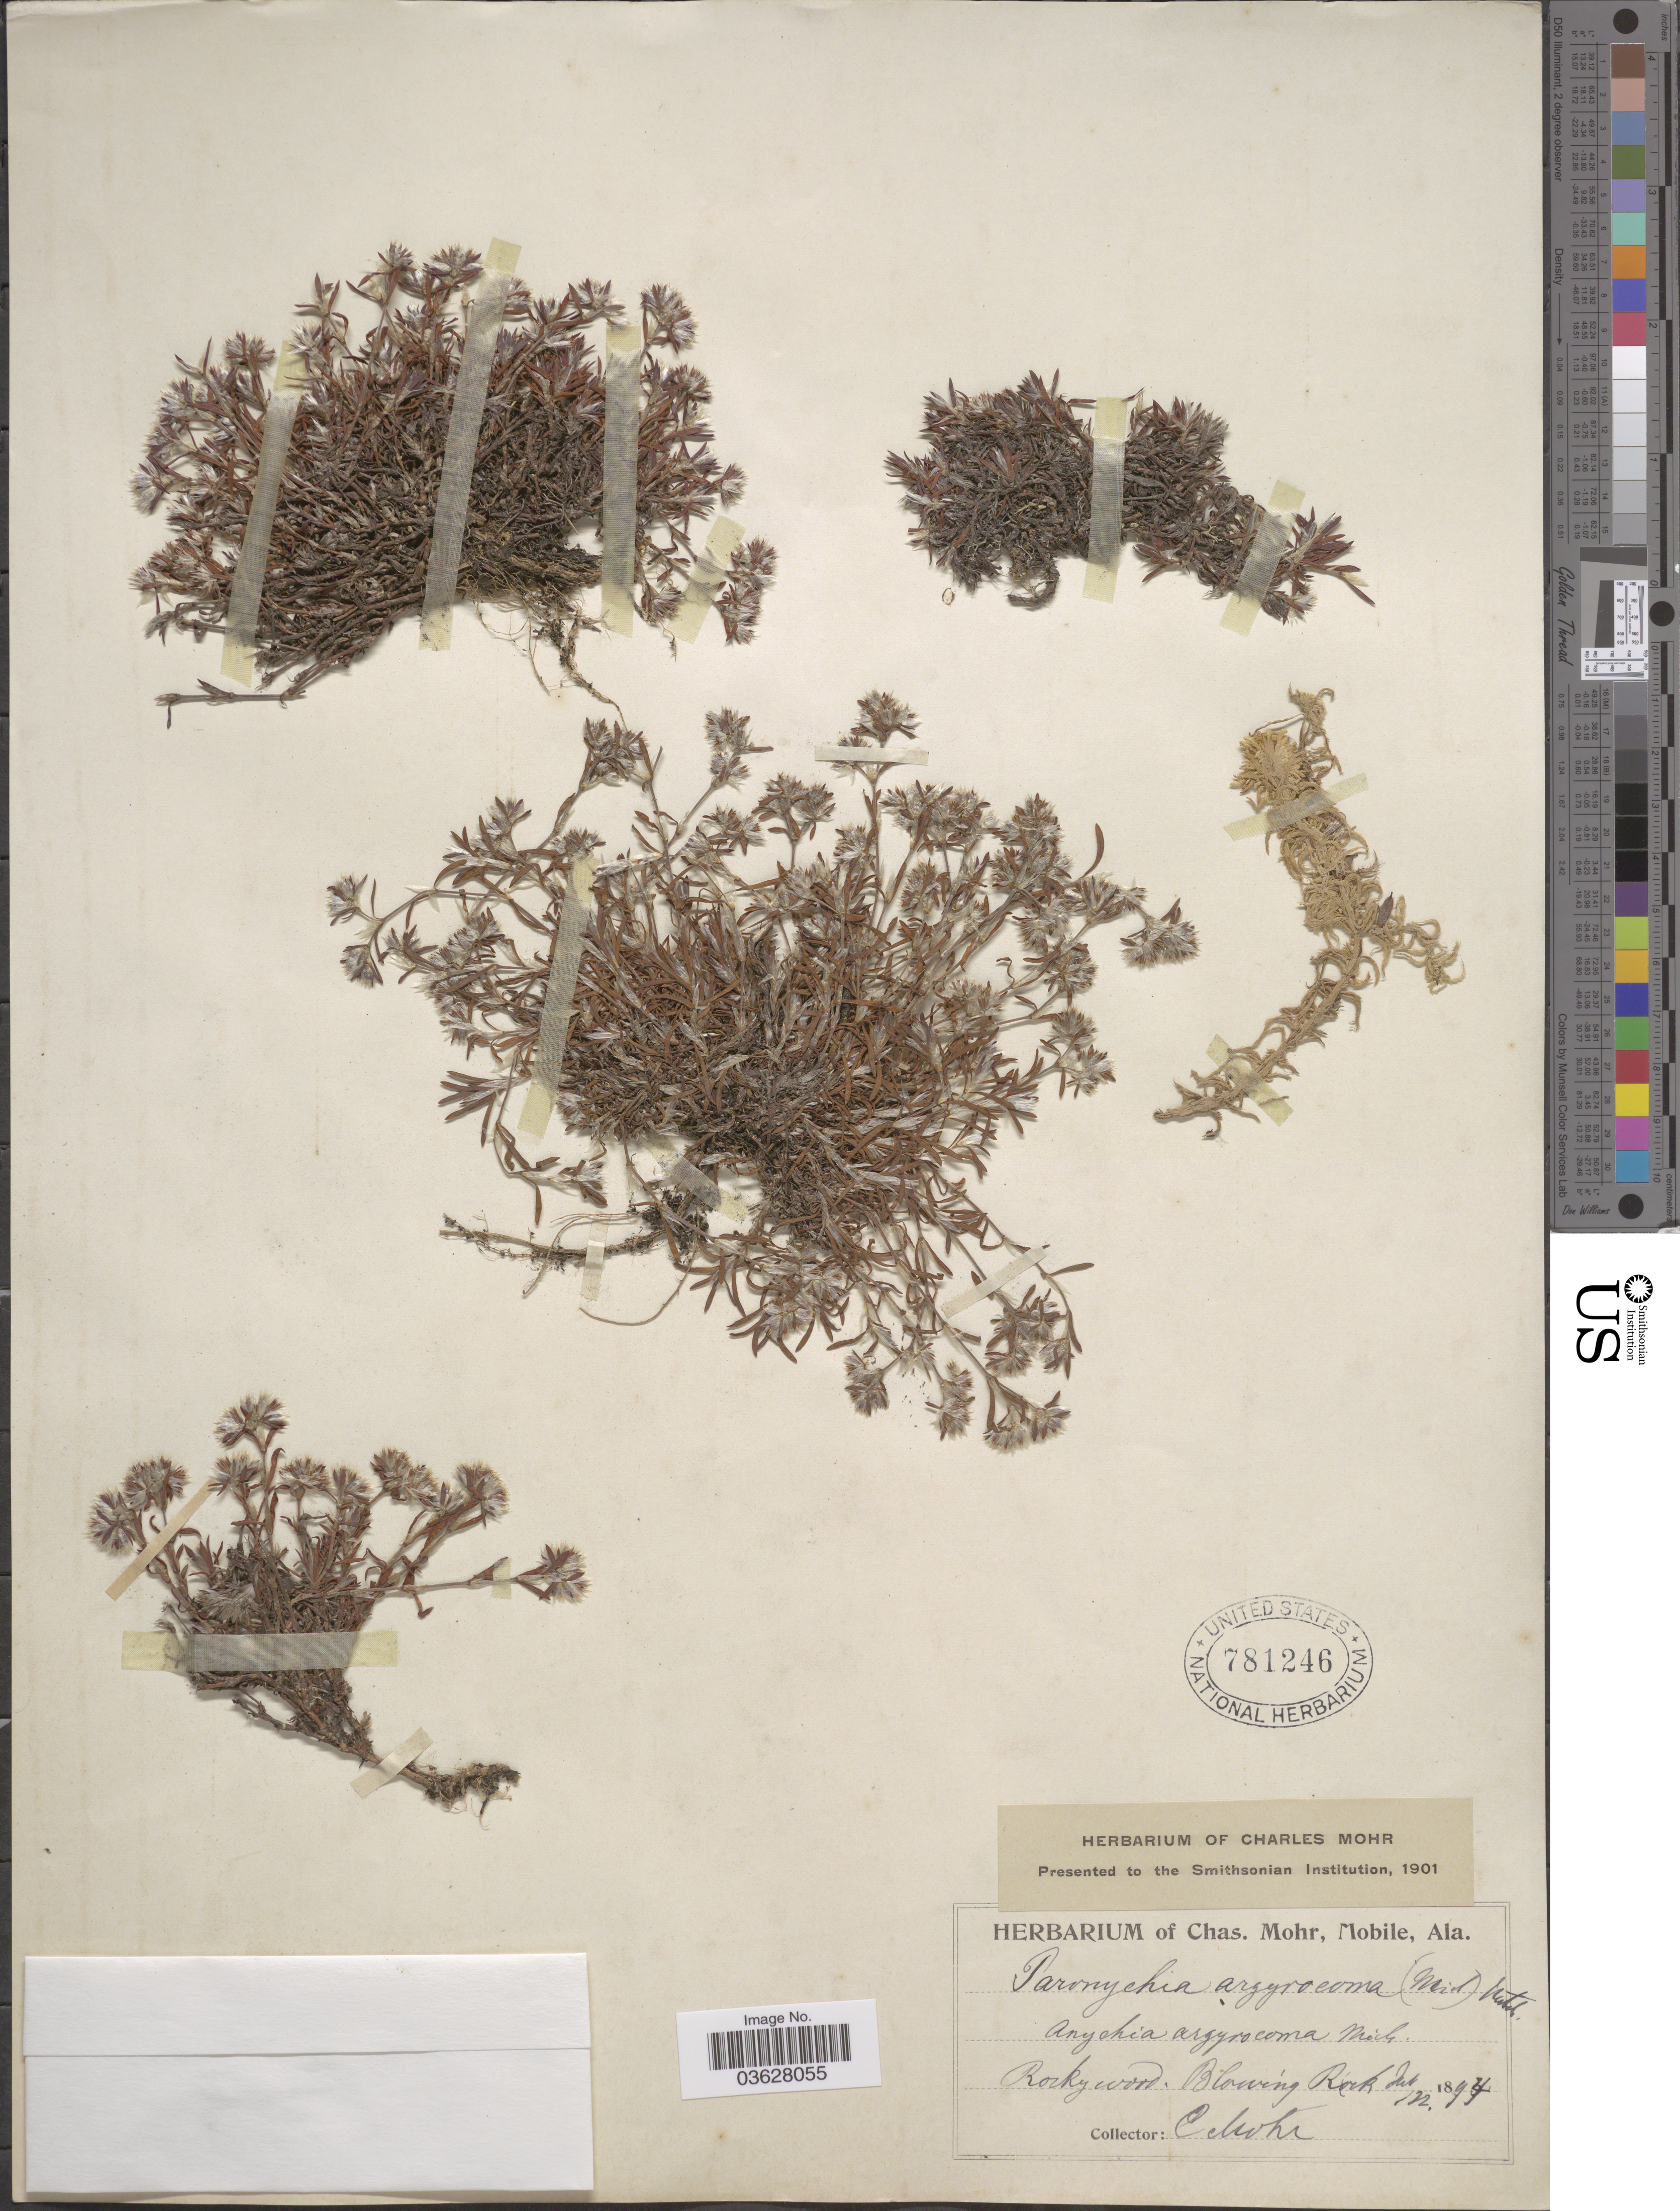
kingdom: Plantae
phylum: Tracheophyta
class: Magnoliopsida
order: Caryophyllales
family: Caryophyllaceae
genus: Paronychia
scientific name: Paronychia argyrocoma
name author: (Michx.) Nutt.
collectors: Mohr, C. T. (herbarium)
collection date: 1894-07-22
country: United States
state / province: Alabama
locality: Rockywood. Blowing Rock.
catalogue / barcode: US 781246